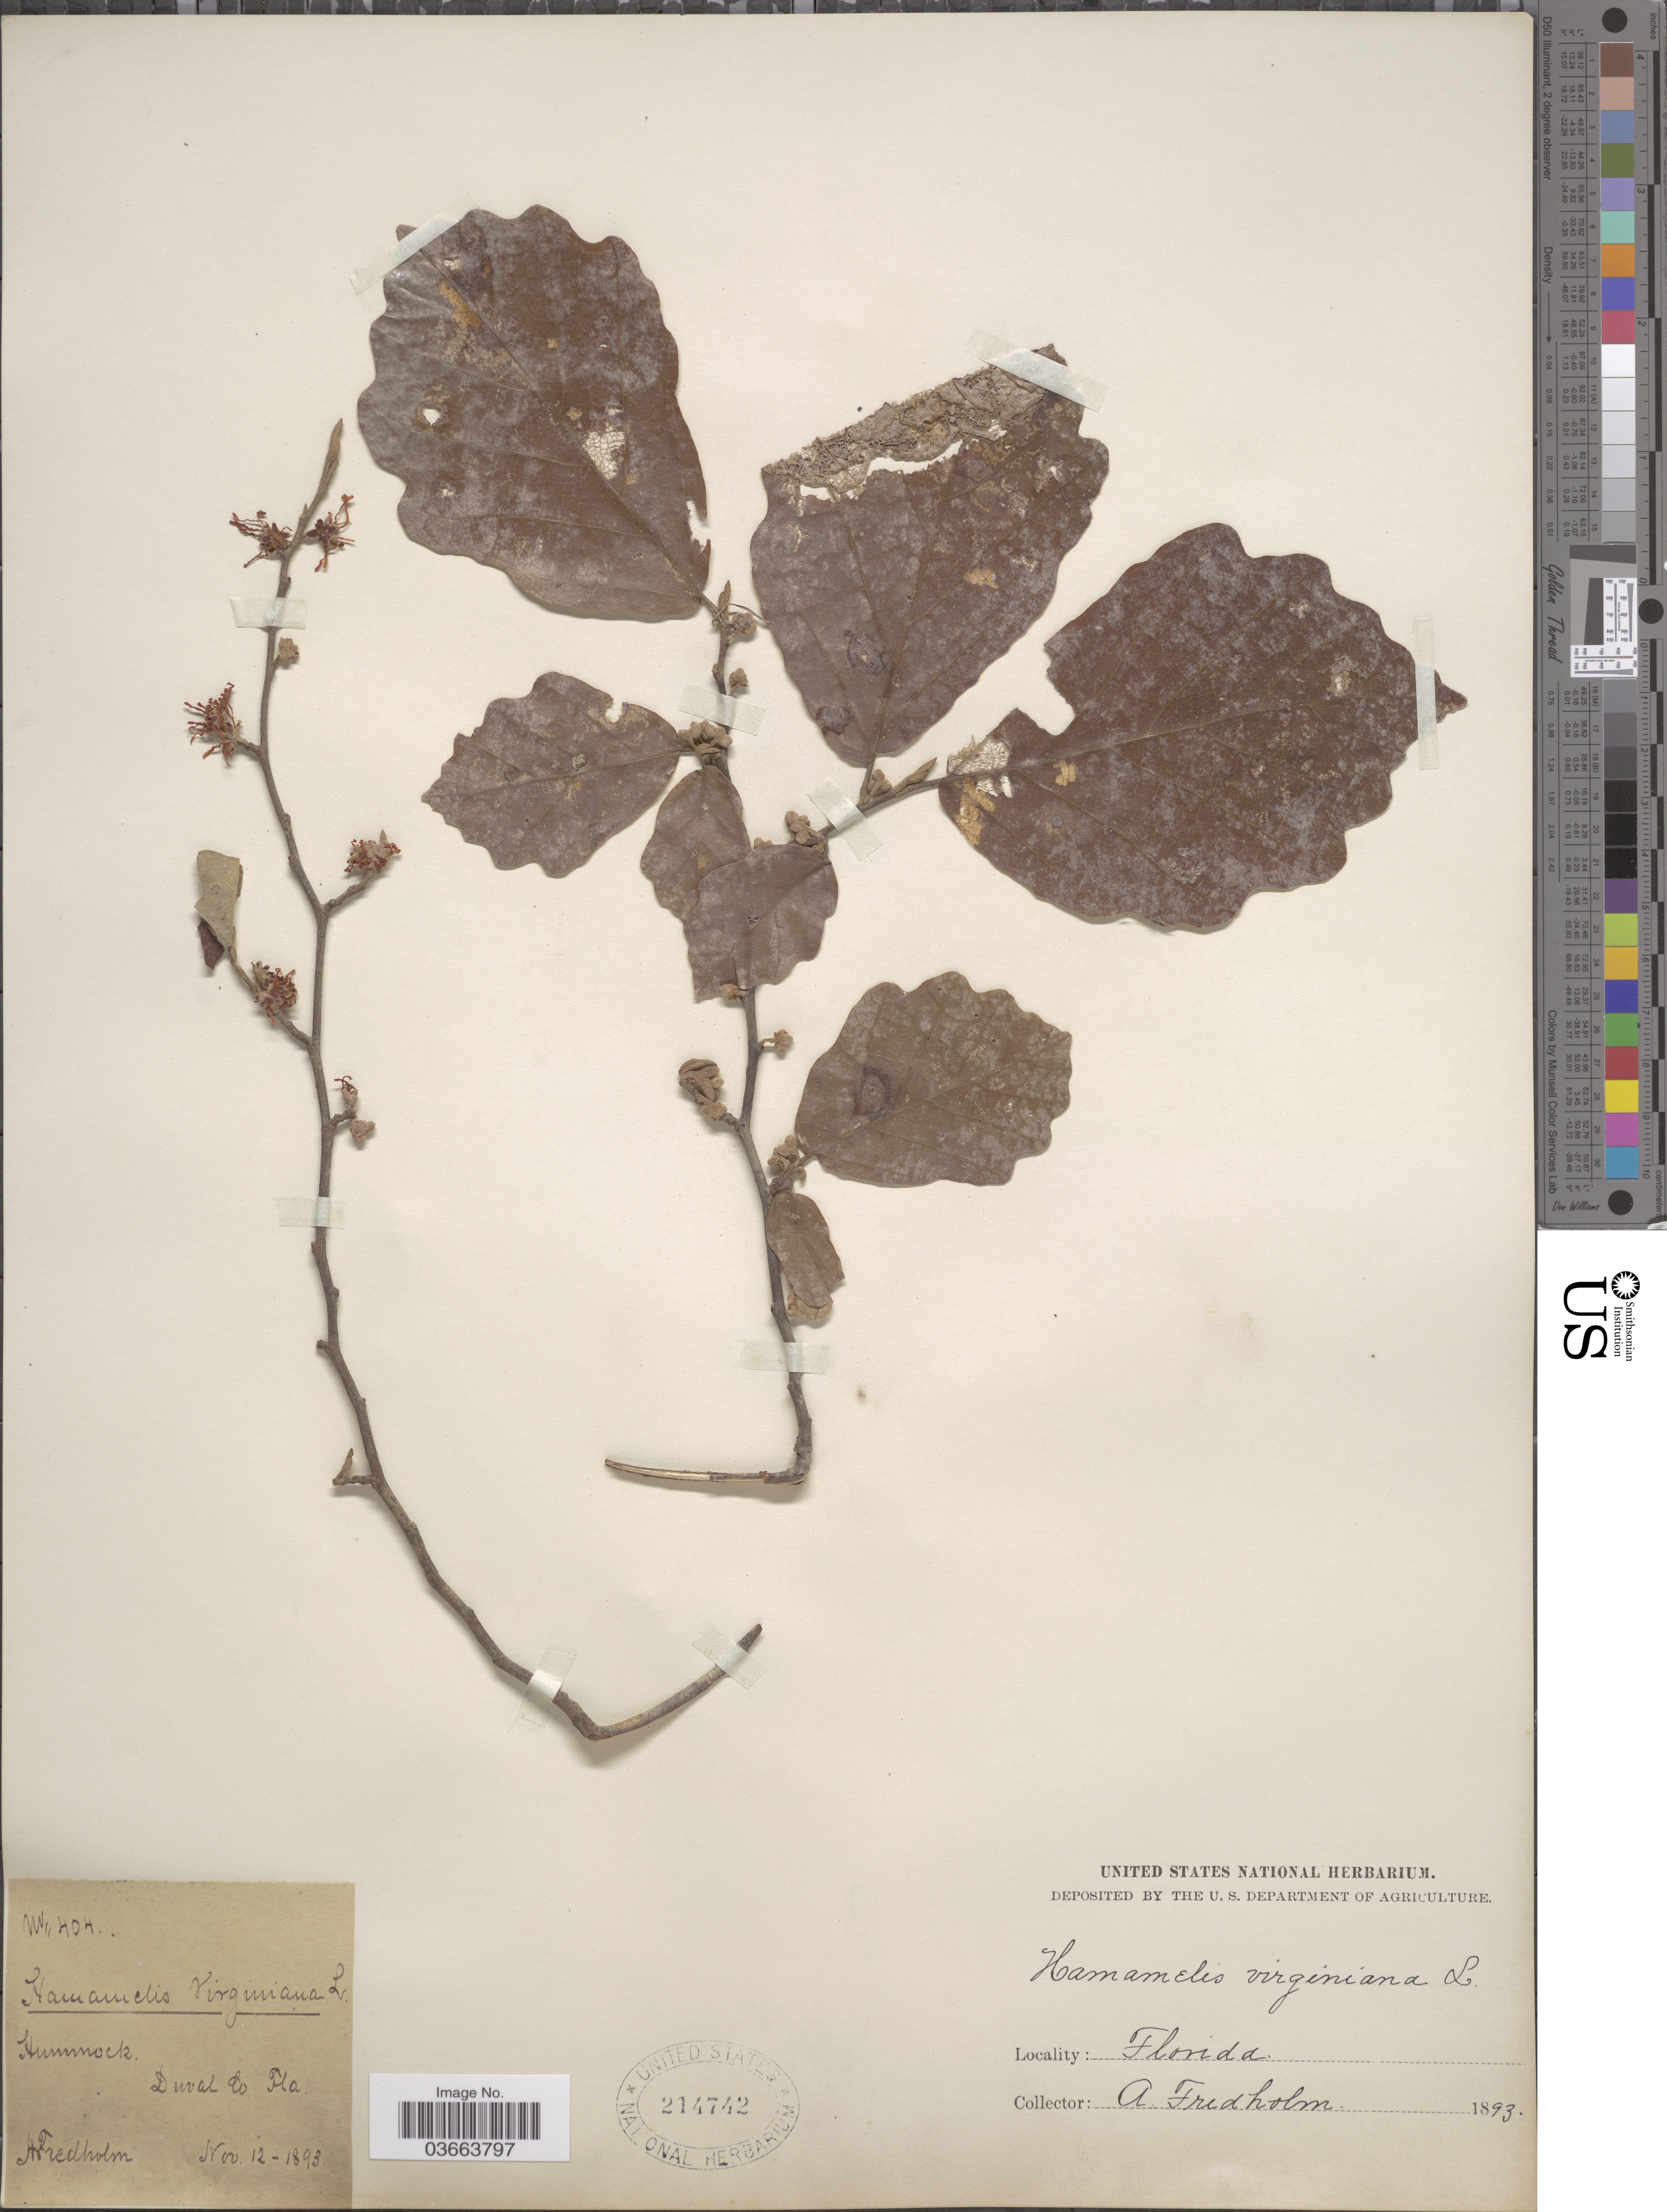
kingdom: Plantae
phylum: Tracheophyta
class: Magnoliopsida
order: Saxifragales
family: Hamamelidaceae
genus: Hamamelis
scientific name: Hamamelis macrophylla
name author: Pursh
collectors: A. Fredholm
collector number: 404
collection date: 1893-11-12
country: United States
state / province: Florida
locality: Duval Co.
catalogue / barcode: US 214742